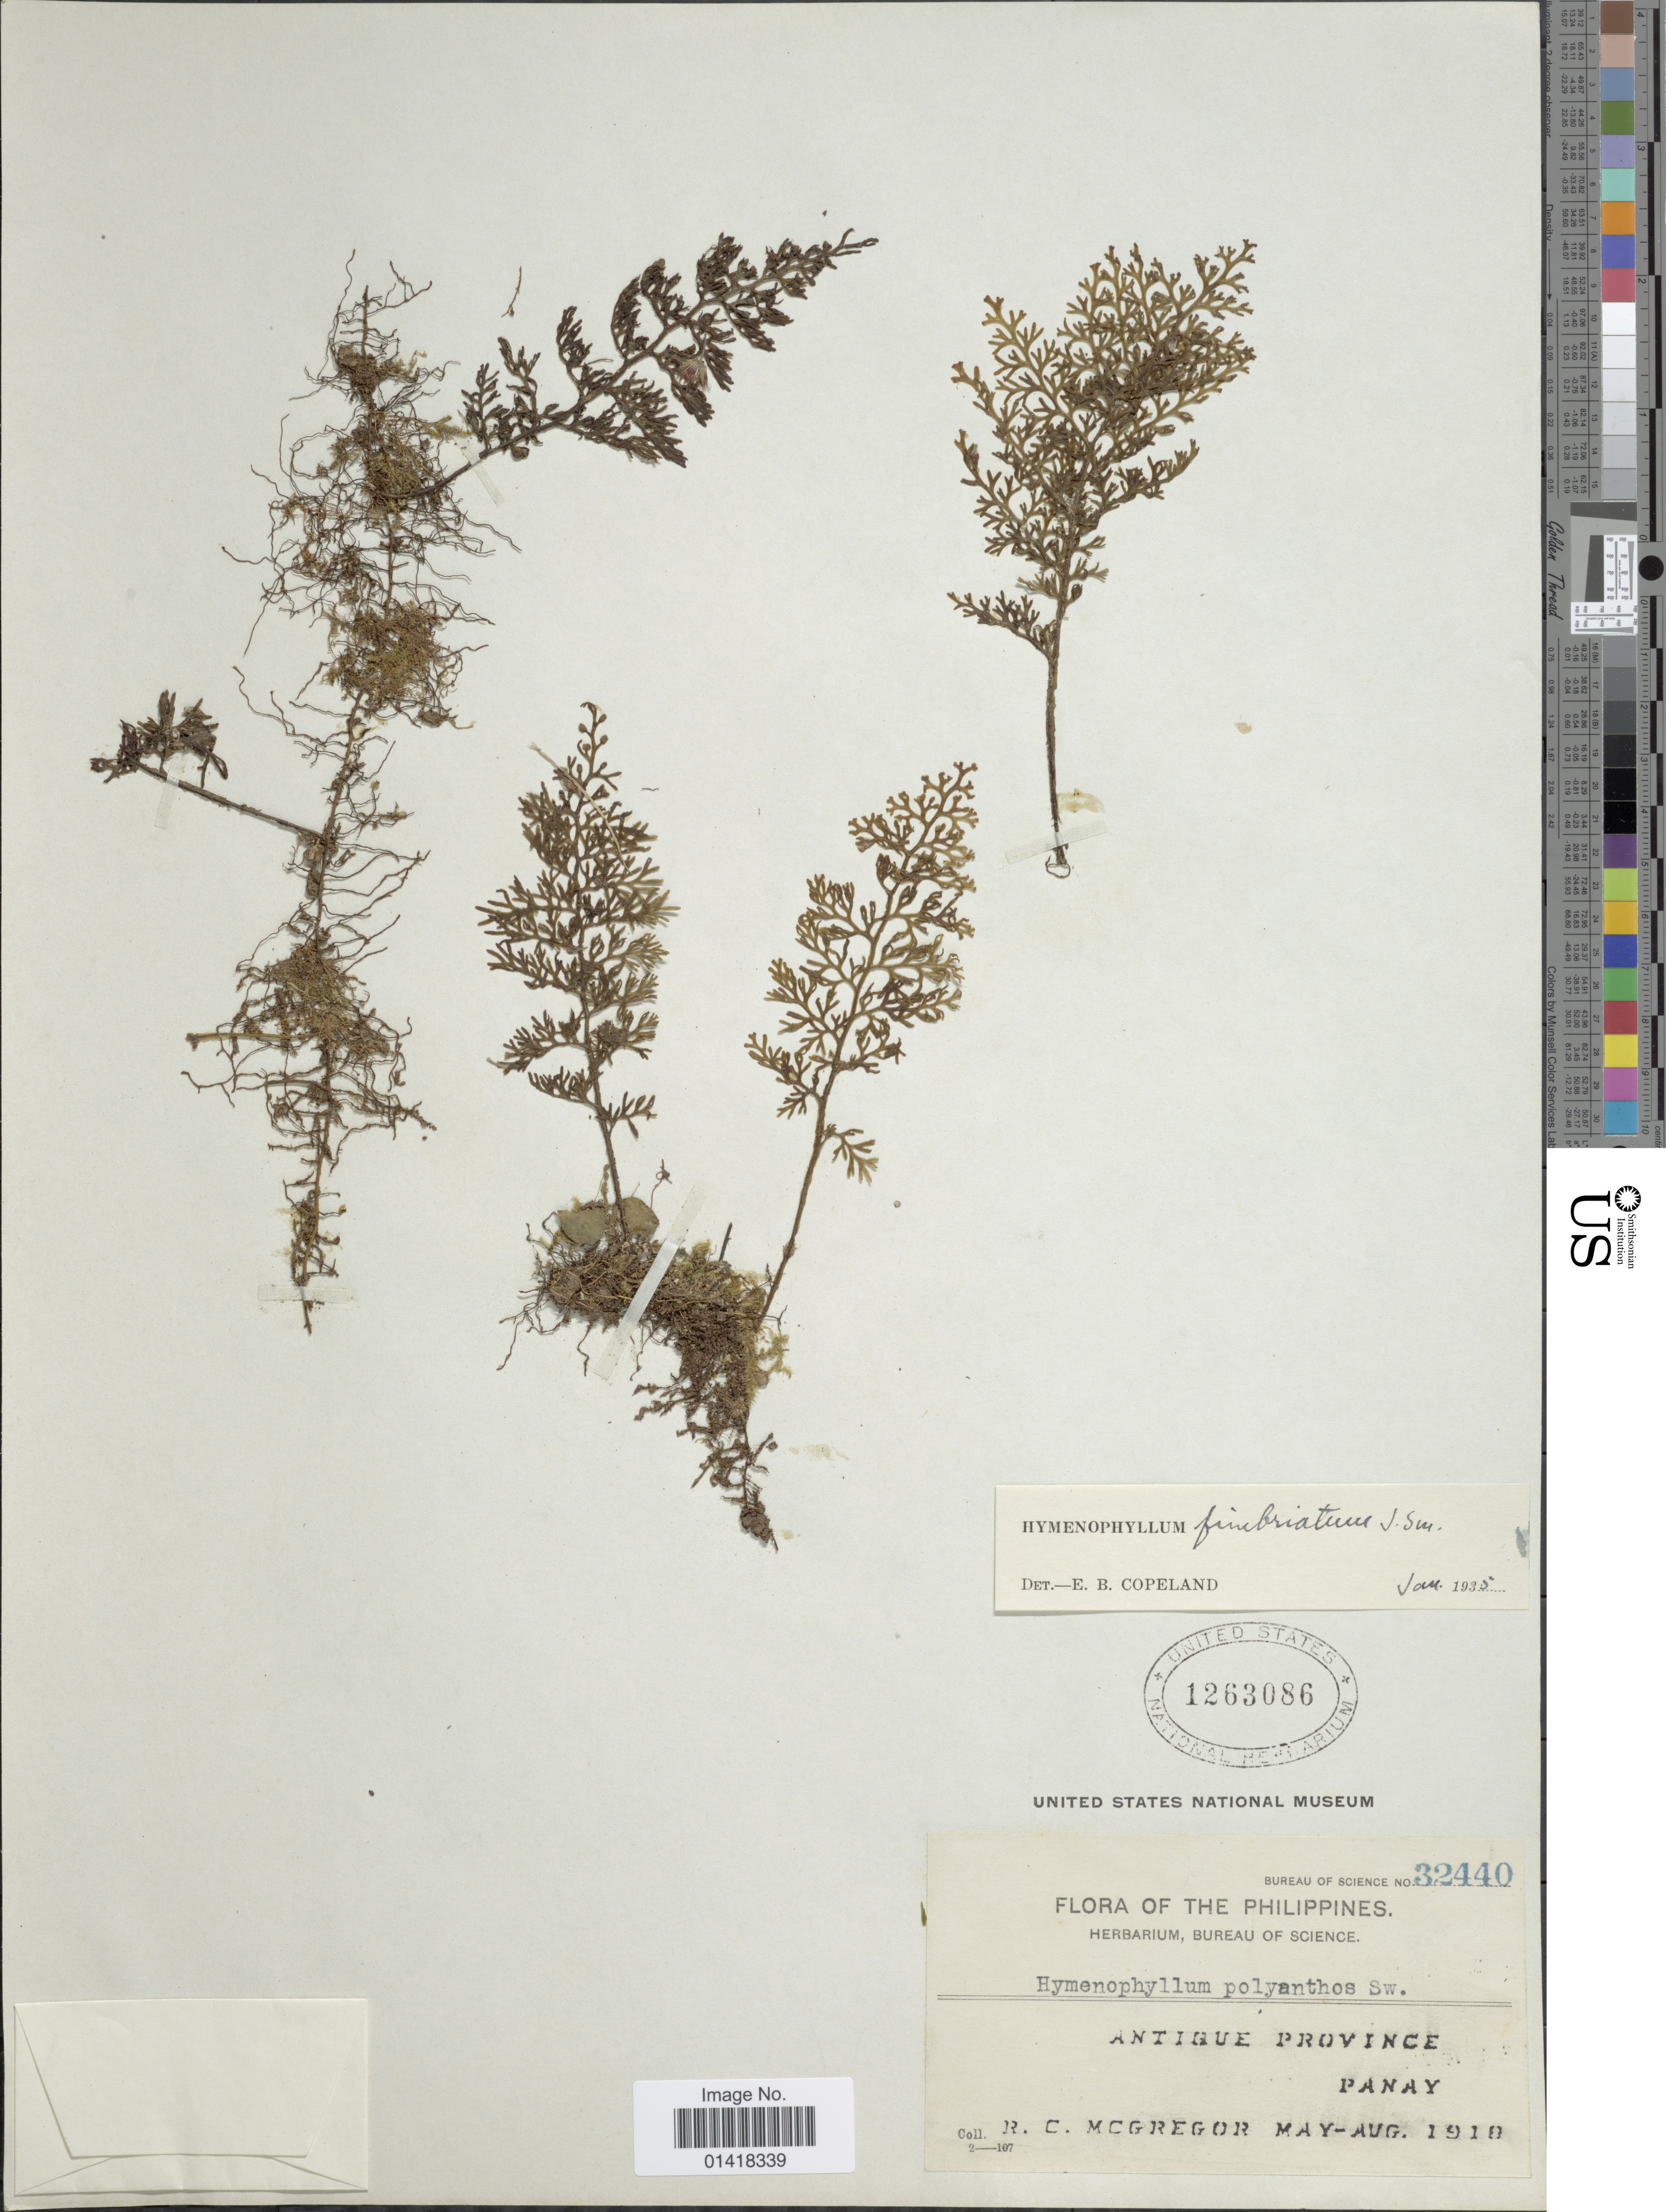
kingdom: Plantae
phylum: Tracheophyta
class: Polypodiopsida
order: Hymenophyllales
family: Hymenophyllaceae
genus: Hymenophyllum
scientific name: Hymenophyllum fimbriatum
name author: J. Sm.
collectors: R. C. McGregor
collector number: Bureau of Science 32440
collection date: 1918-05/1918-08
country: Philippines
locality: The Philippines. Antique Province Panay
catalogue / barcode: US 1263086